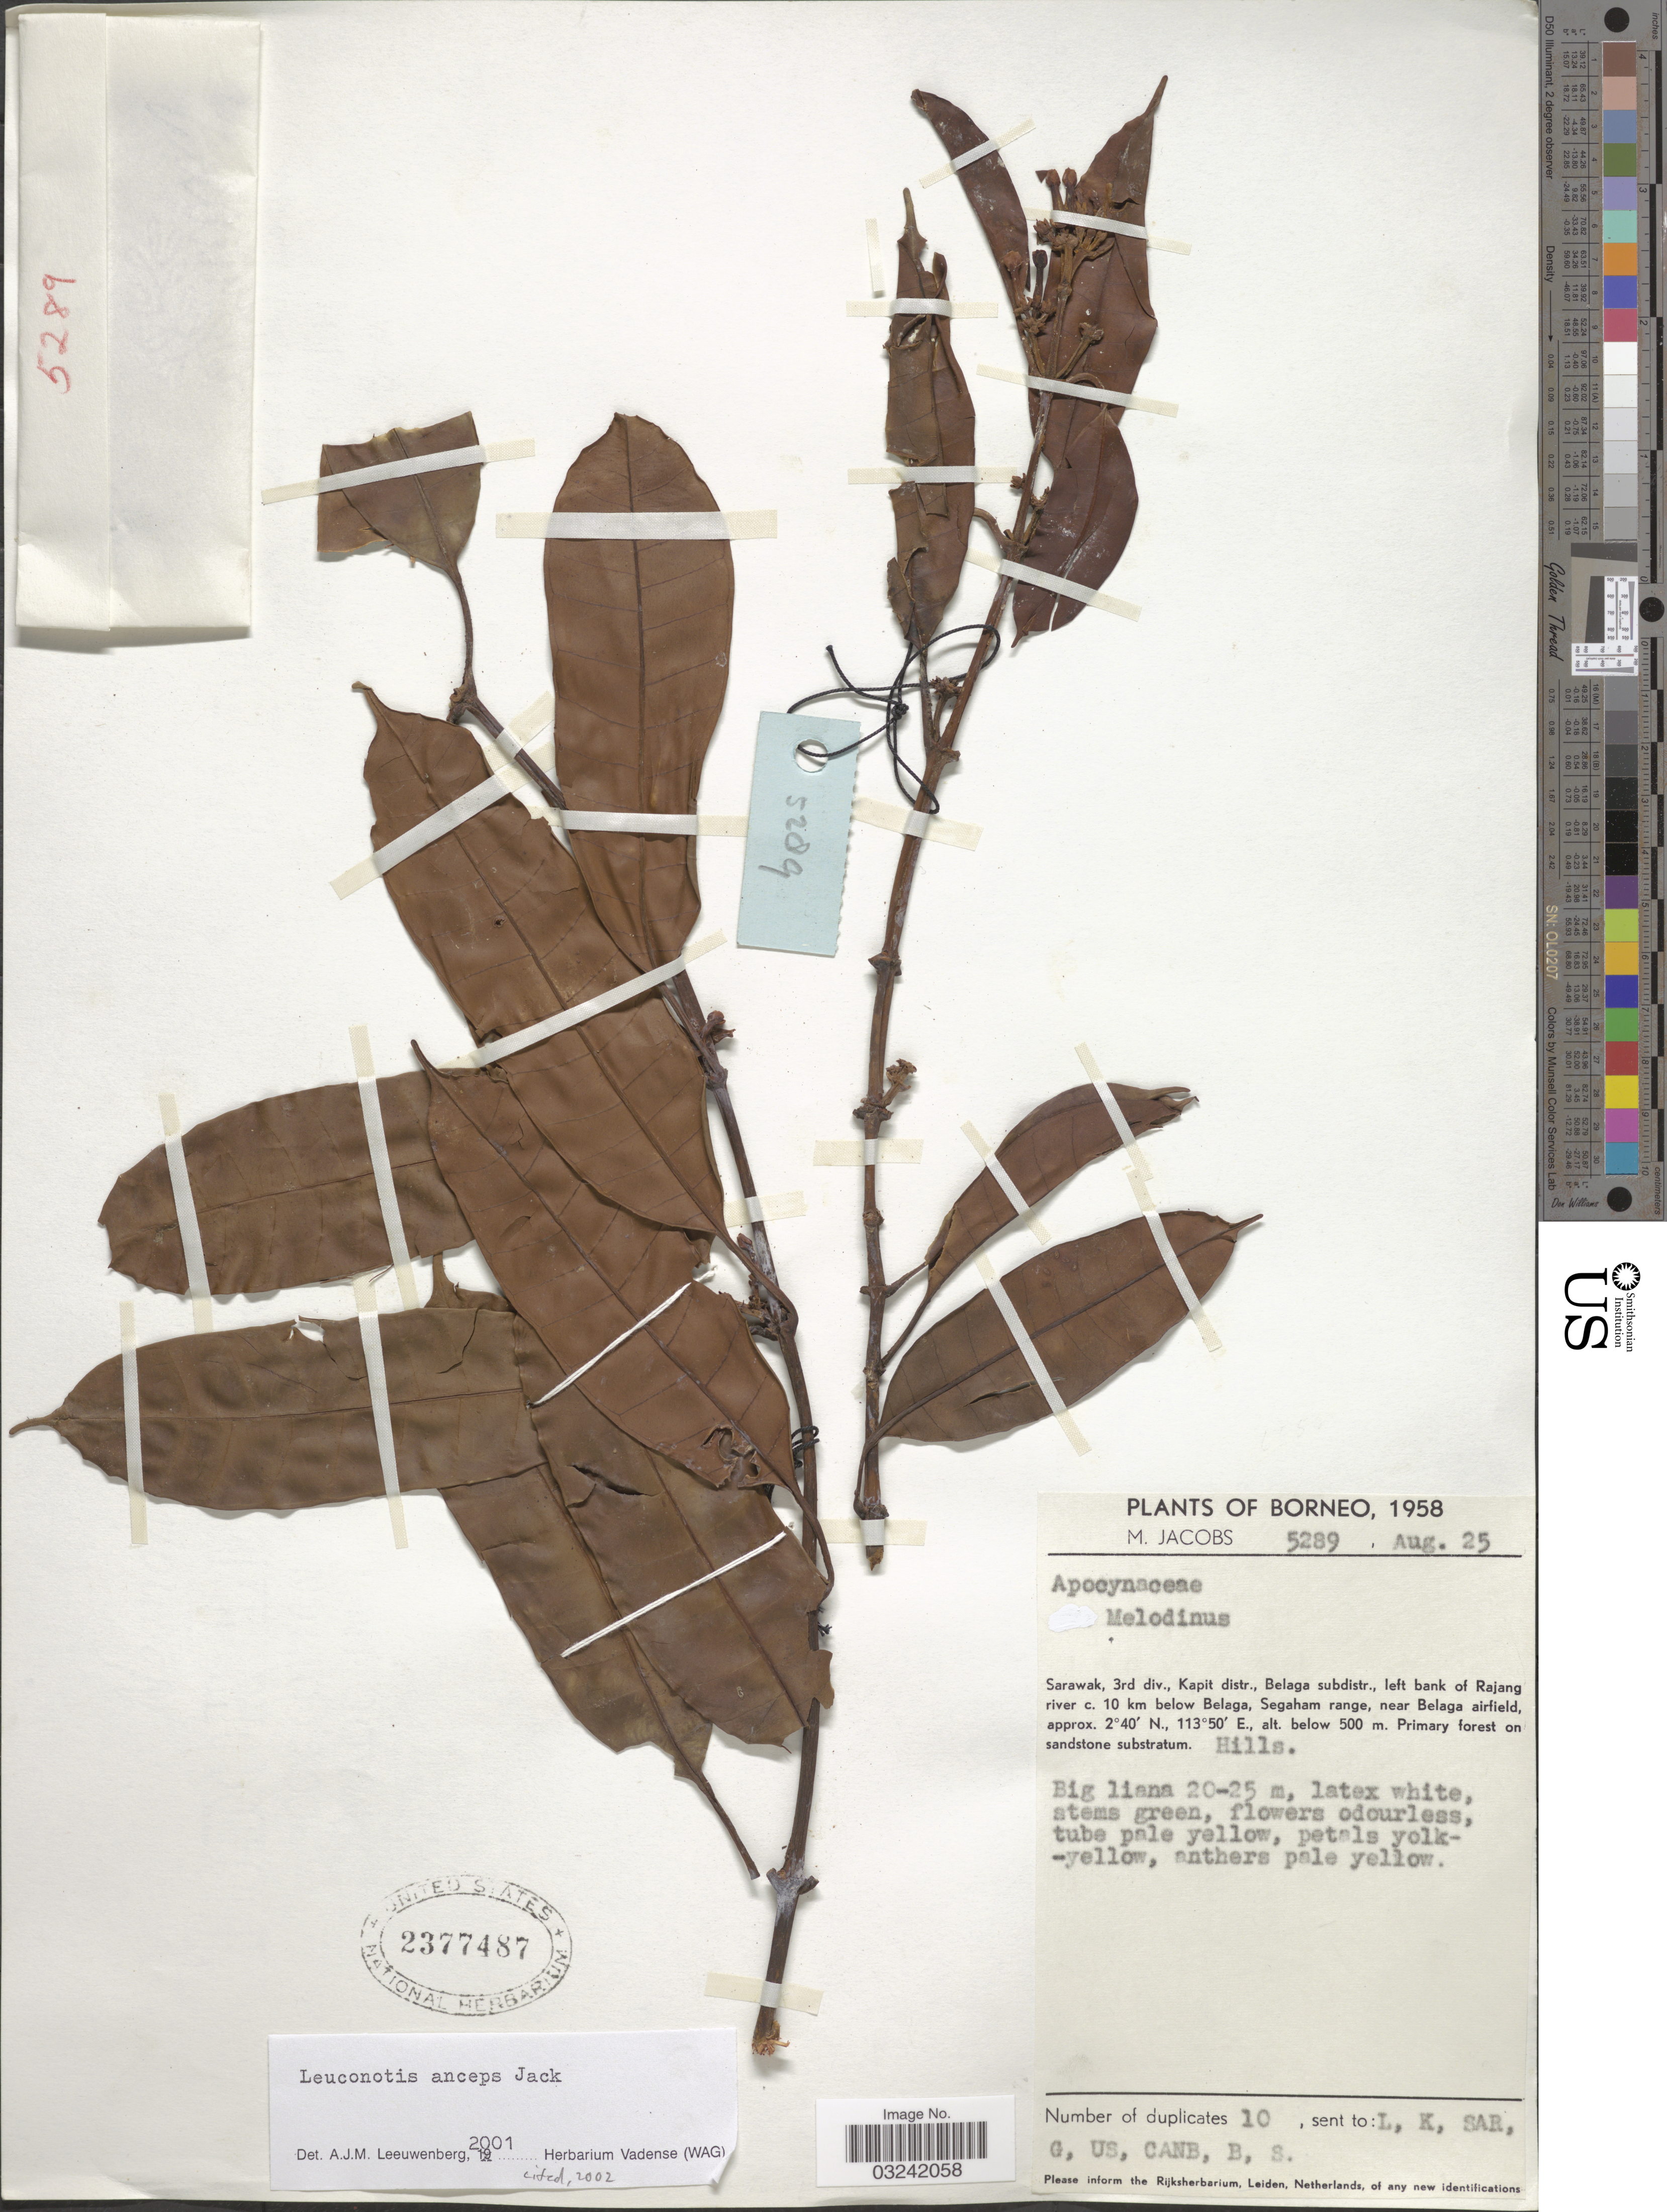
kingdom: Plantae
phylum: Tracheophyta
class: Magnoliopsida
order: Gentianales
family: Apocynaceae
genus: Leuconotis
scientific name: Leuconotis anceps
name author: Jack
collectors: M. Jacobs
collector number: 5289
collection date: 1958-08-25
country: Malaysia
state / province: Sarawak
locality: Borneo, Sarawak, 3rd div., Kapit Belaga subdistr., left bank of Rajang river c. 10 km below Belaga, Segaham range, near Belaga airfield.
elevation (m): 500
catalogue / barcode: US 2377487